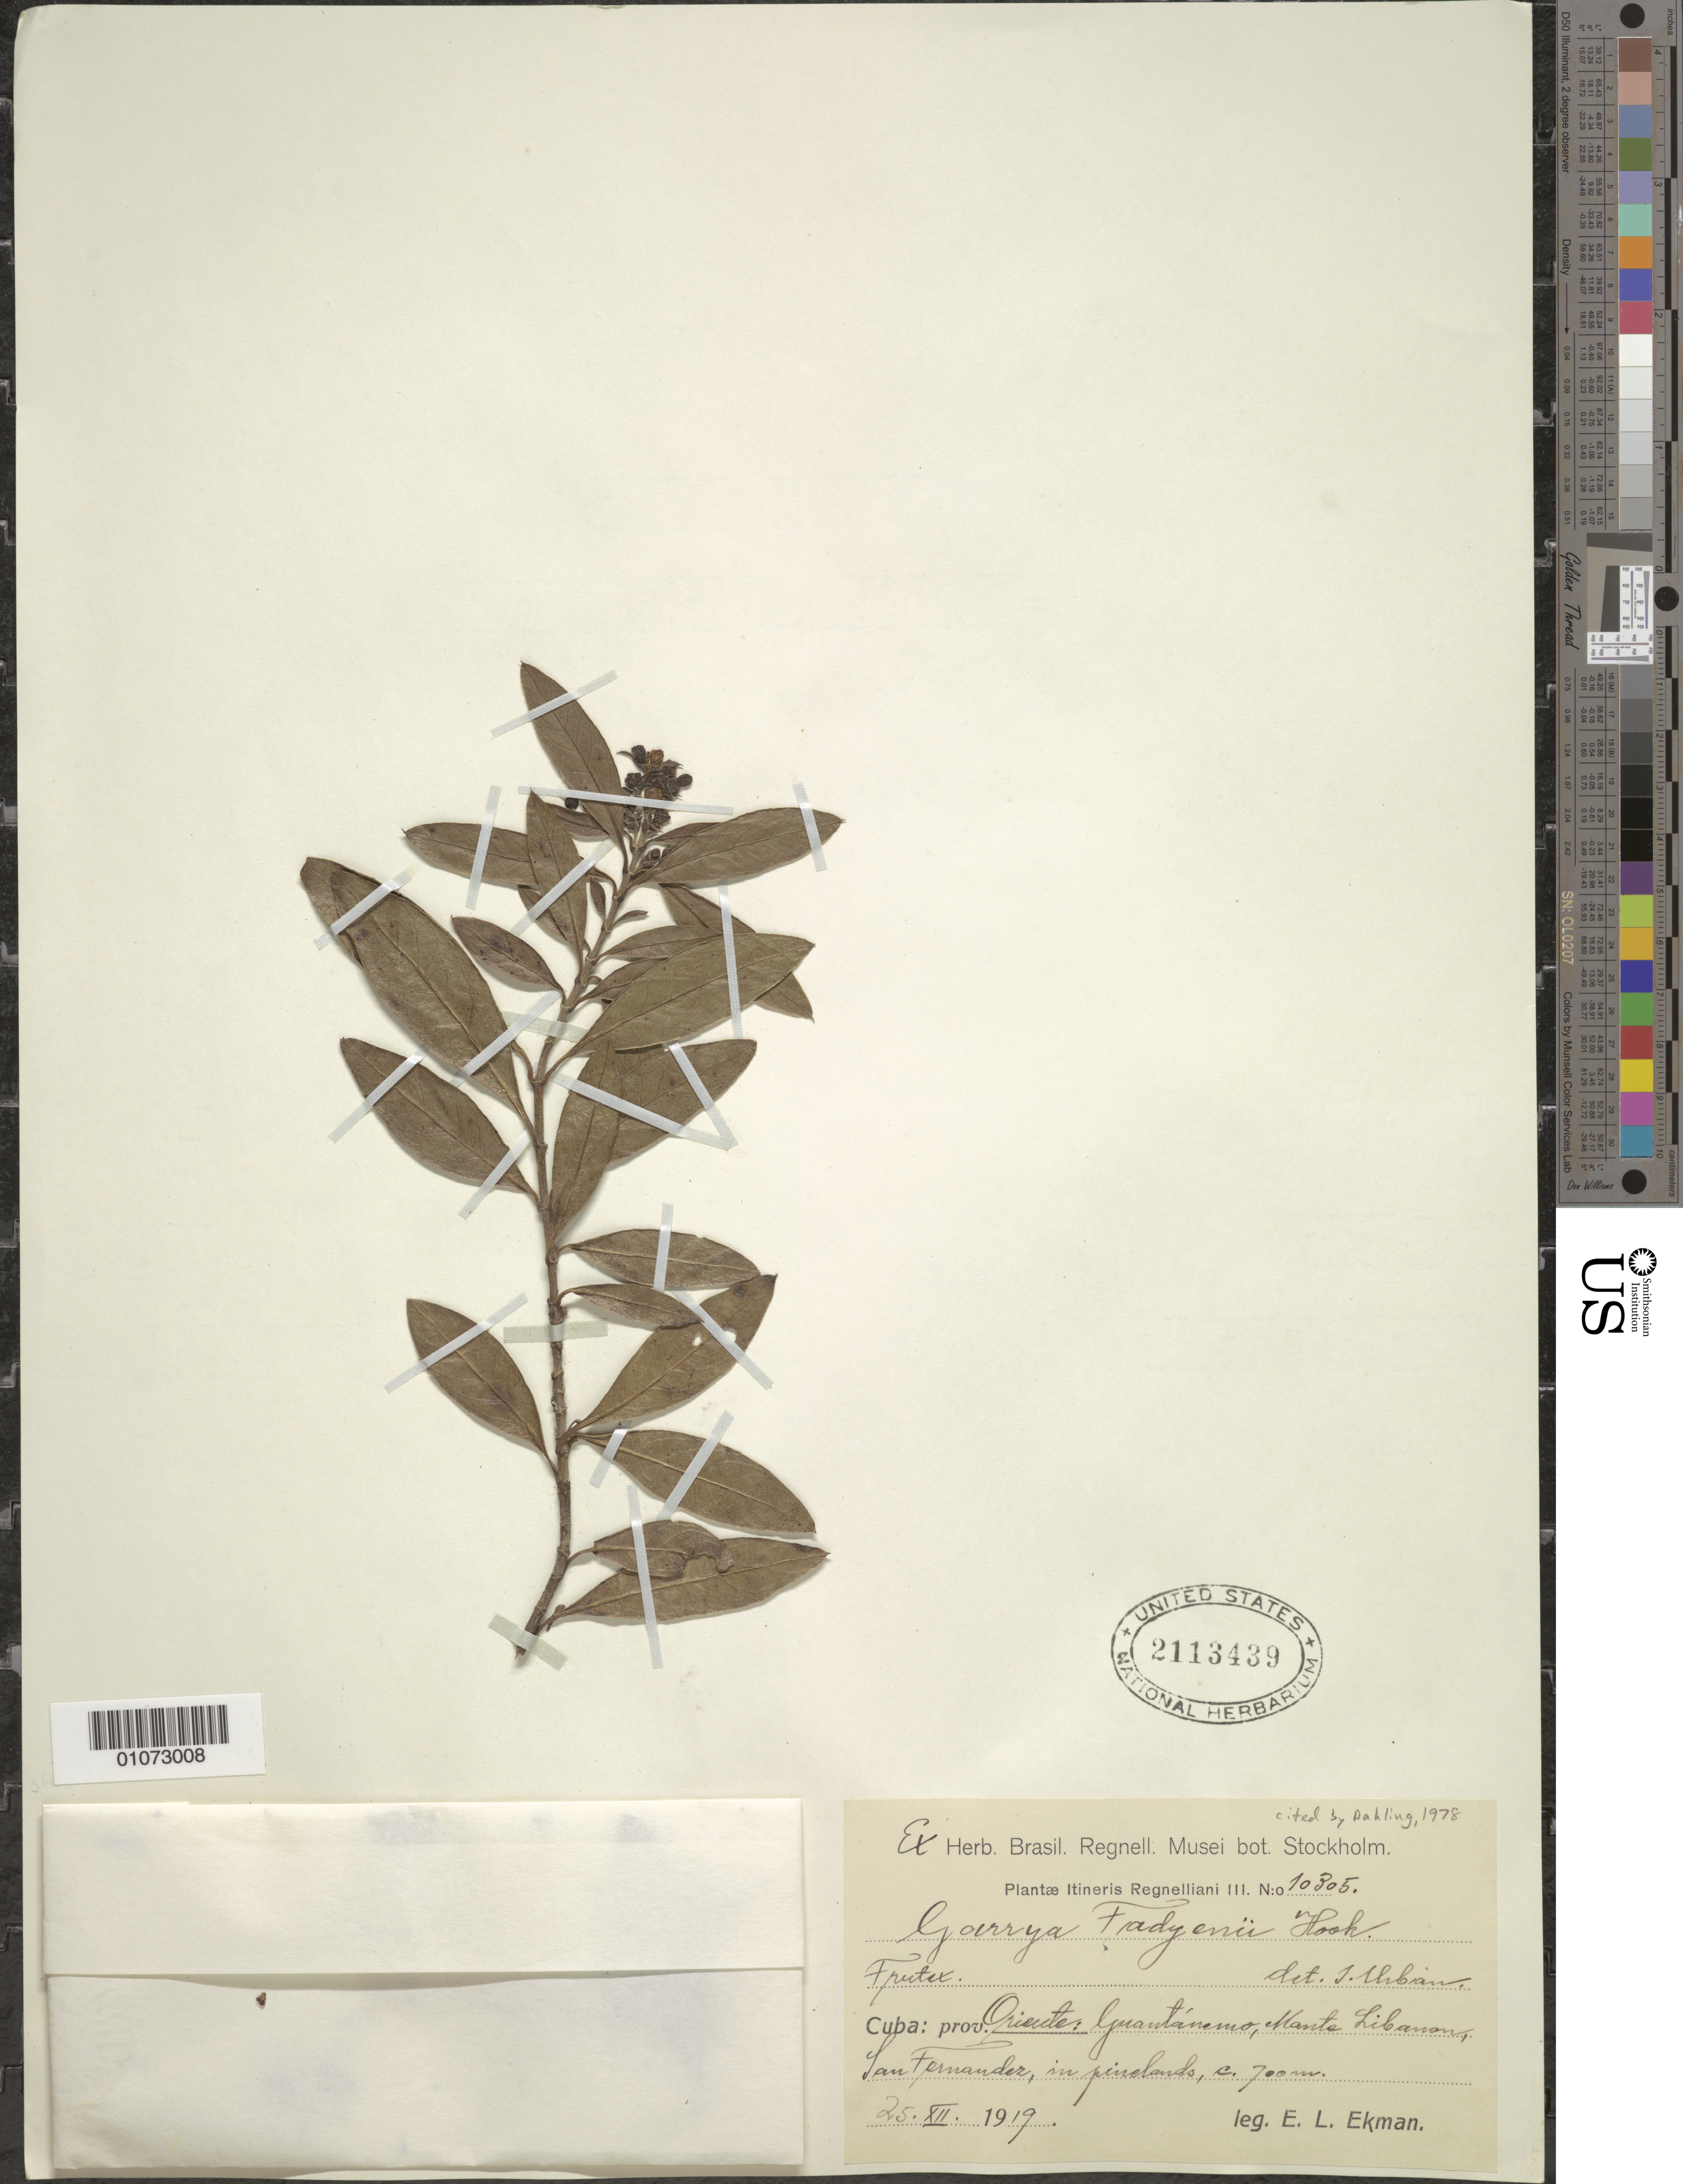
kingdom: Plantae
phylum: Tracheophyta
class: Magnoliopsida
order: Garryales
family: Garryaceae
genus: Garrya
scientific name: Garrya fadyenii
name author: Hook.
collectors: E. L. Ekman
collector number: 10305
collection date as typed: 25 Dec 1919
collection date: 1919-12-25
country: Cuba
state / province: Guantanamo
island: Cuba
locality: Guantánamo, Monte Libanon, San Fernandes, in pinelands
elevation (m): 700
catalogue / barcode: US 2113439